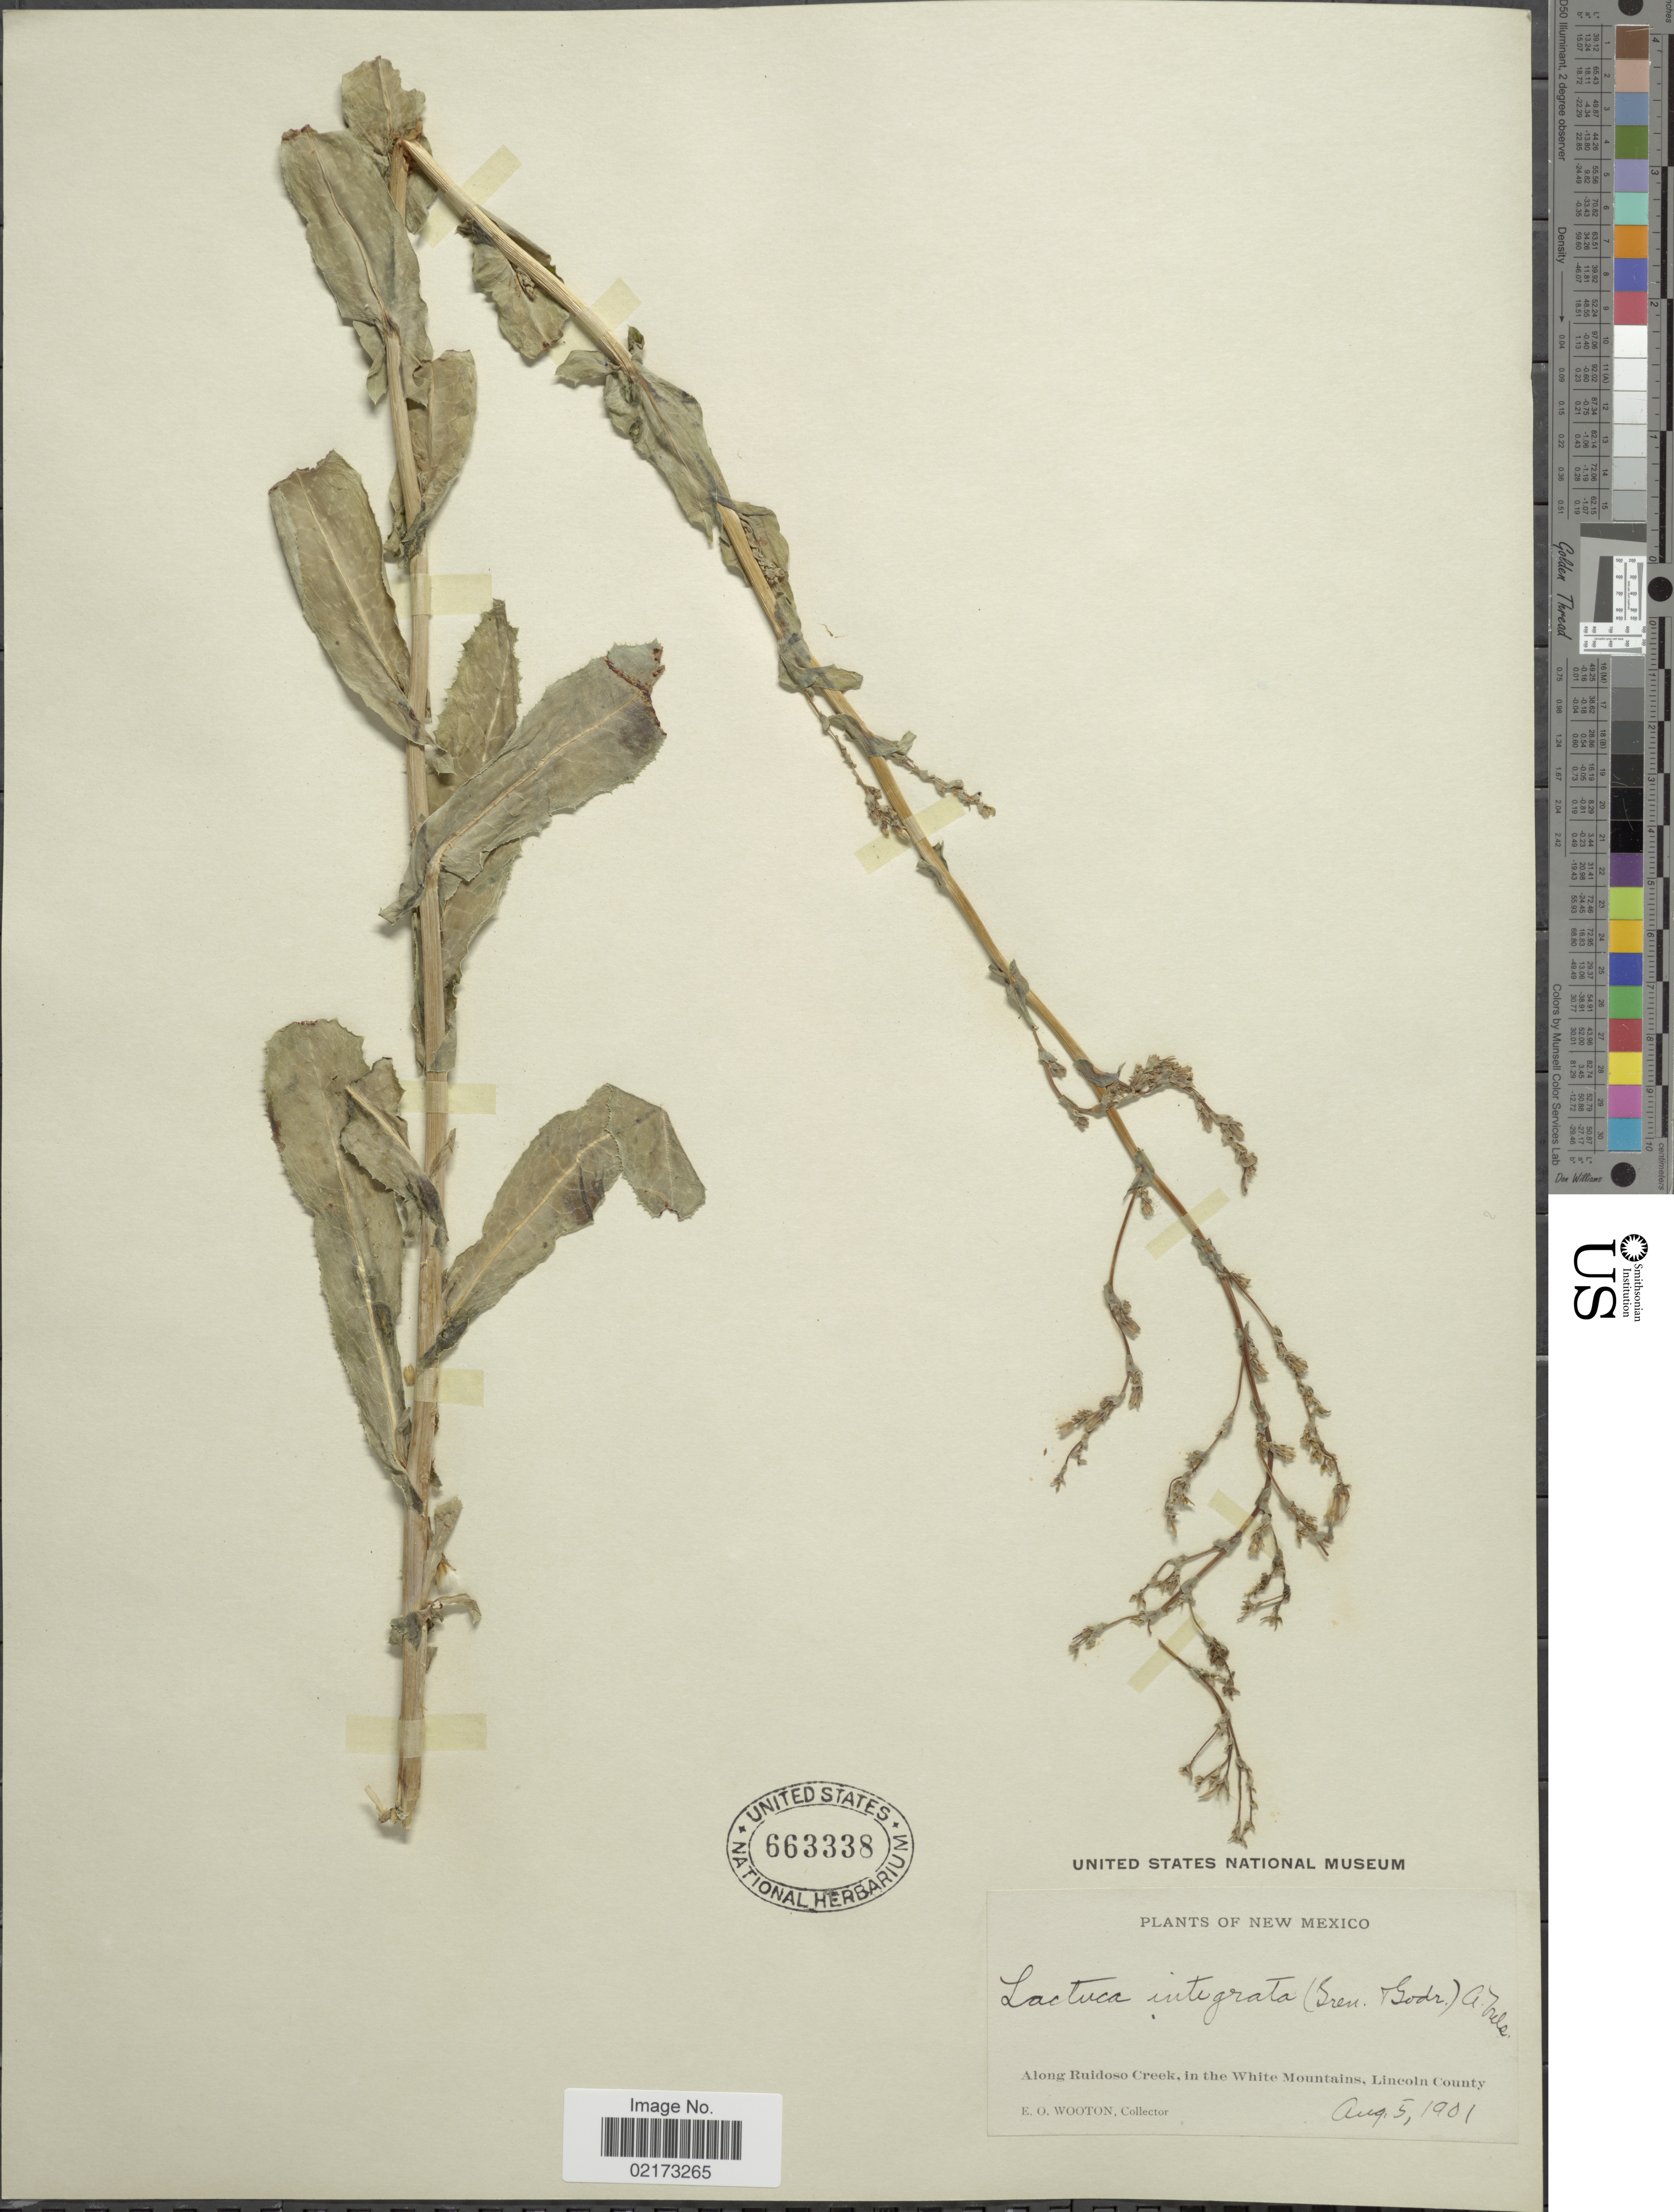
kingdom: Plantae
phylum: Tracheophyta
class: Magnoliopsida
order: Asterales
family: Asteraceae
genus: Lactuca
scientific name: Lactuca serriola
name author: L.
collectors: E. O. Wooton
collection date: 1901-08-05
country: United States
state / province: New Mexico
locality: Along Ruidoso Creek, in the White Mountains, Lincoln County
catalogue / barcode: US 663338